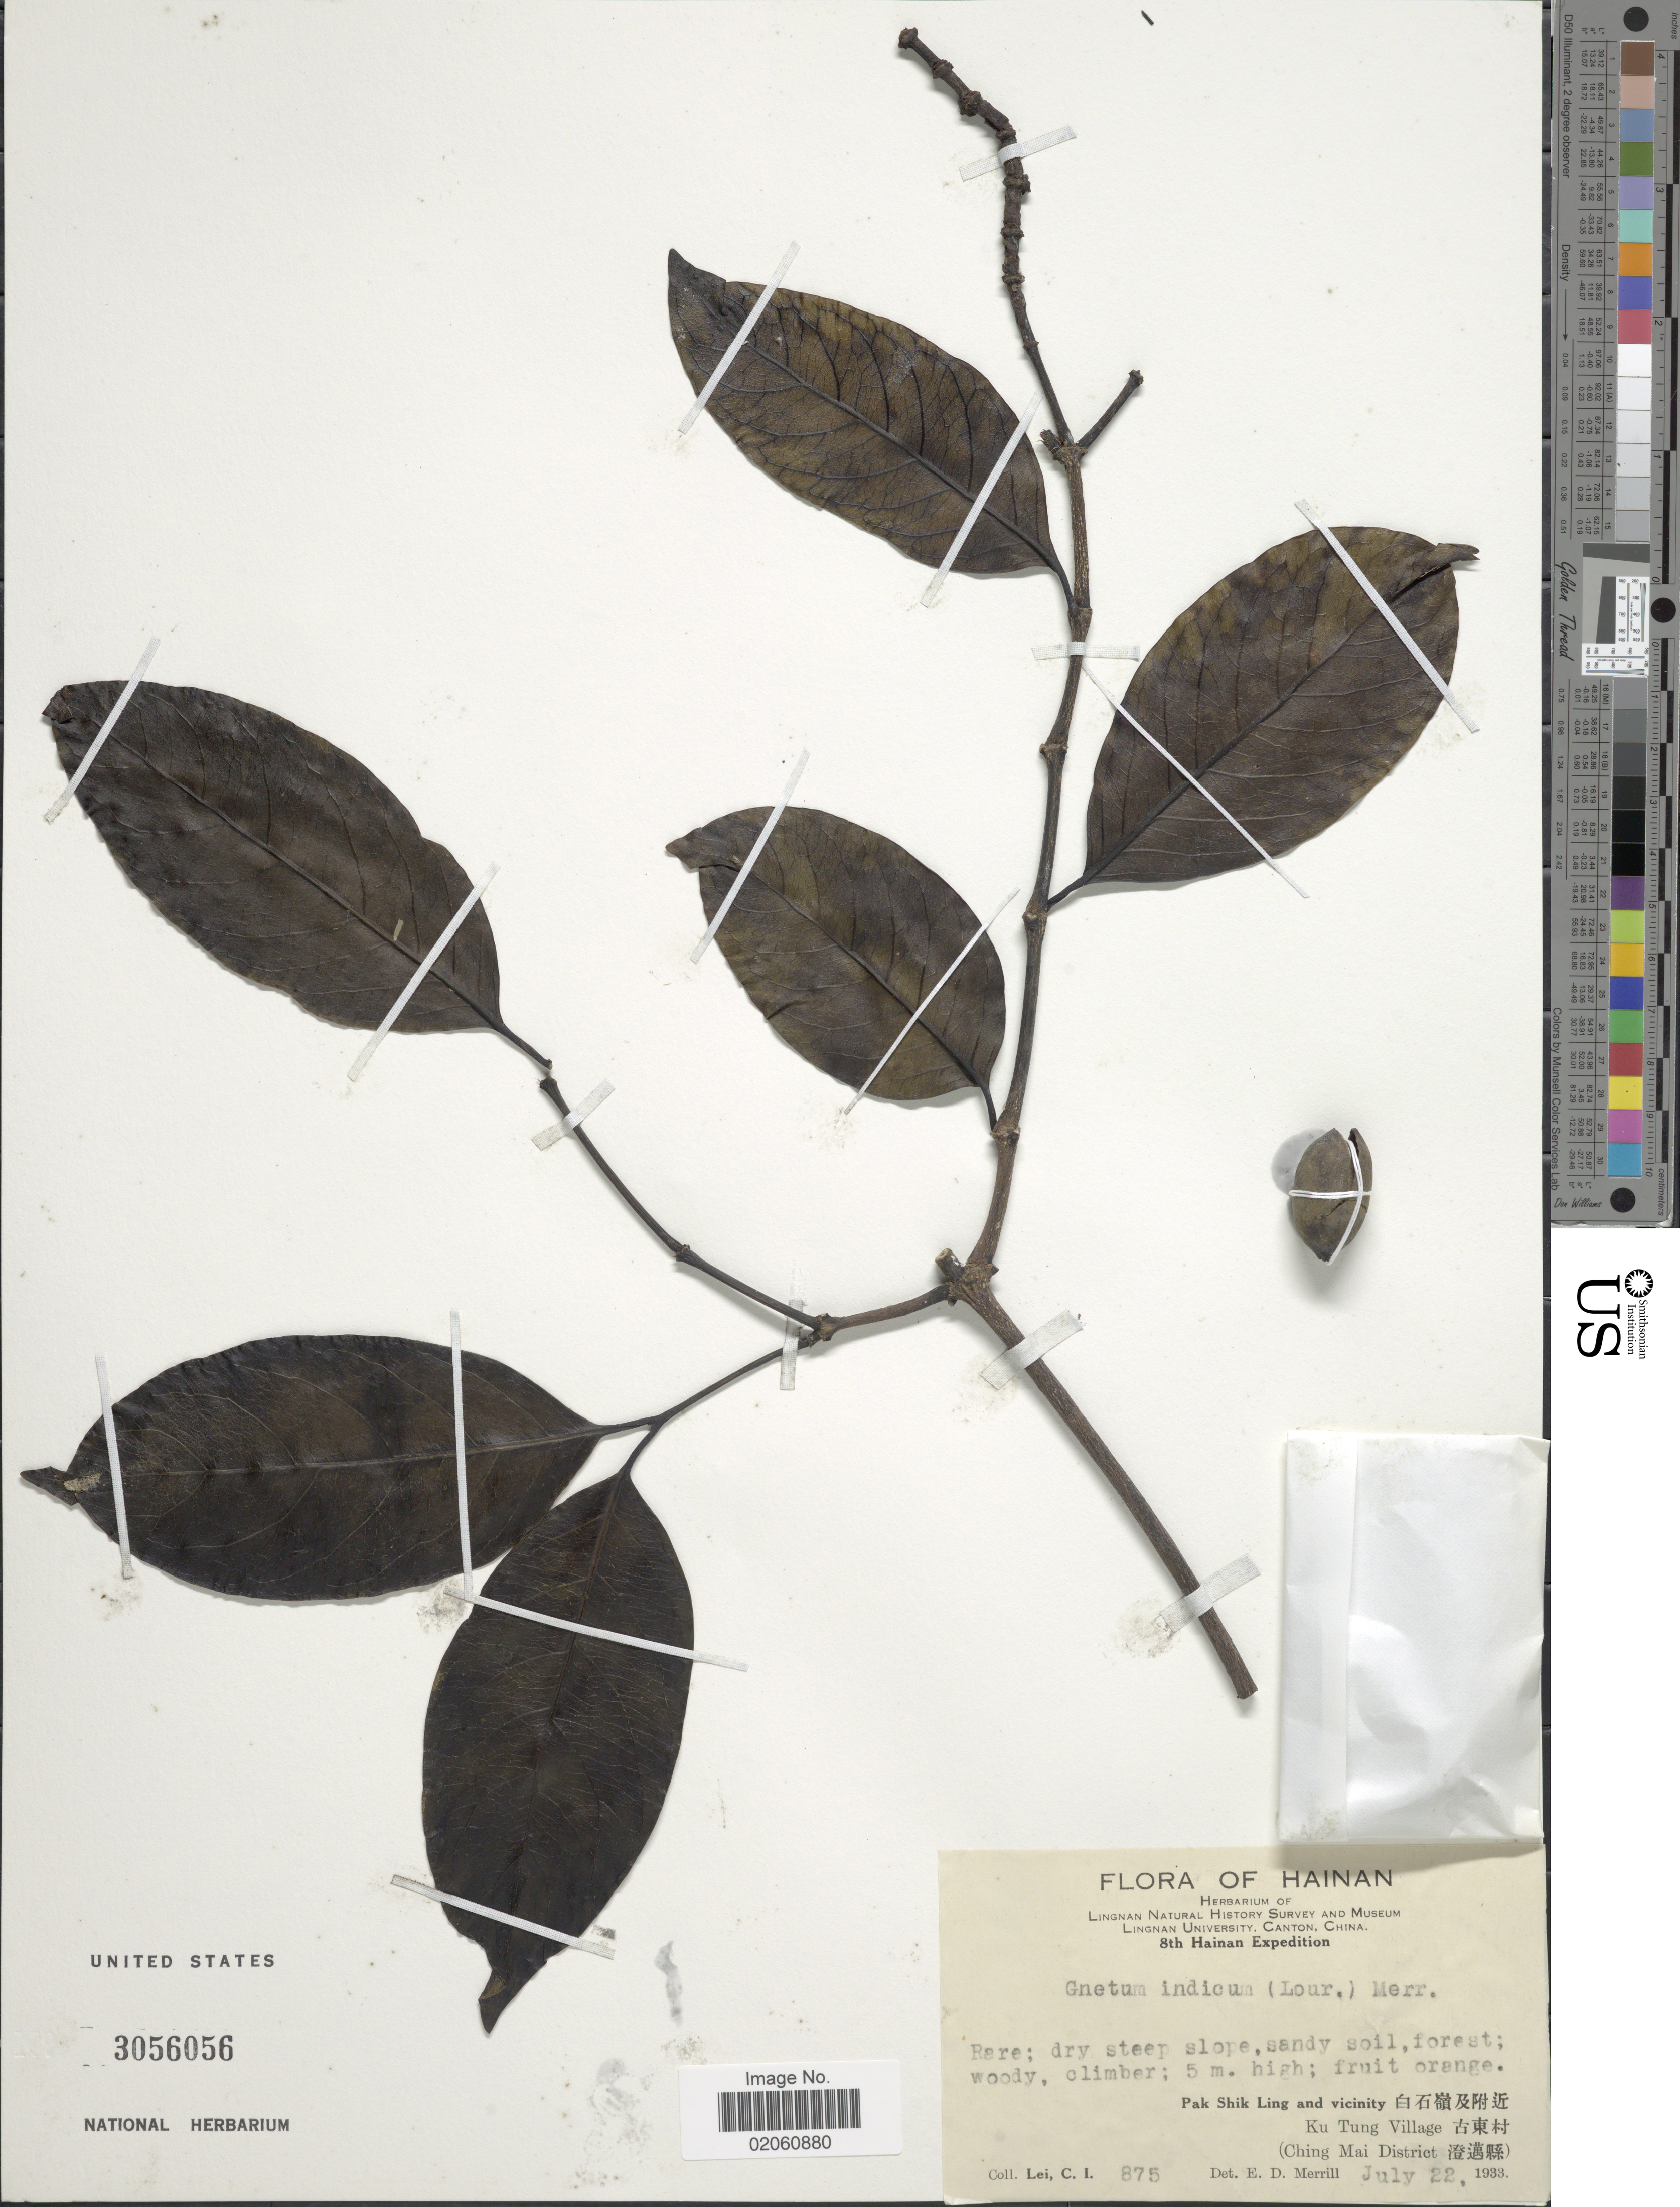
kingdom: Plantae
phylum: Tracheophyta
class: Gnetopsida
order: Gnetales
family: Gnetaceae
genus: Gnetum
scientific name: Gnetum indicum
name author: (Lour.) Merr.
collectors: C. I. Lei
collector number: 875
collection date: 1933-07-22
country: China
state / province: Hainan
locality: Pak Shik Ling and vicinity X, Ku Tung Village X, (Ching Mai District X)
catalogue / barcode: US 3056056